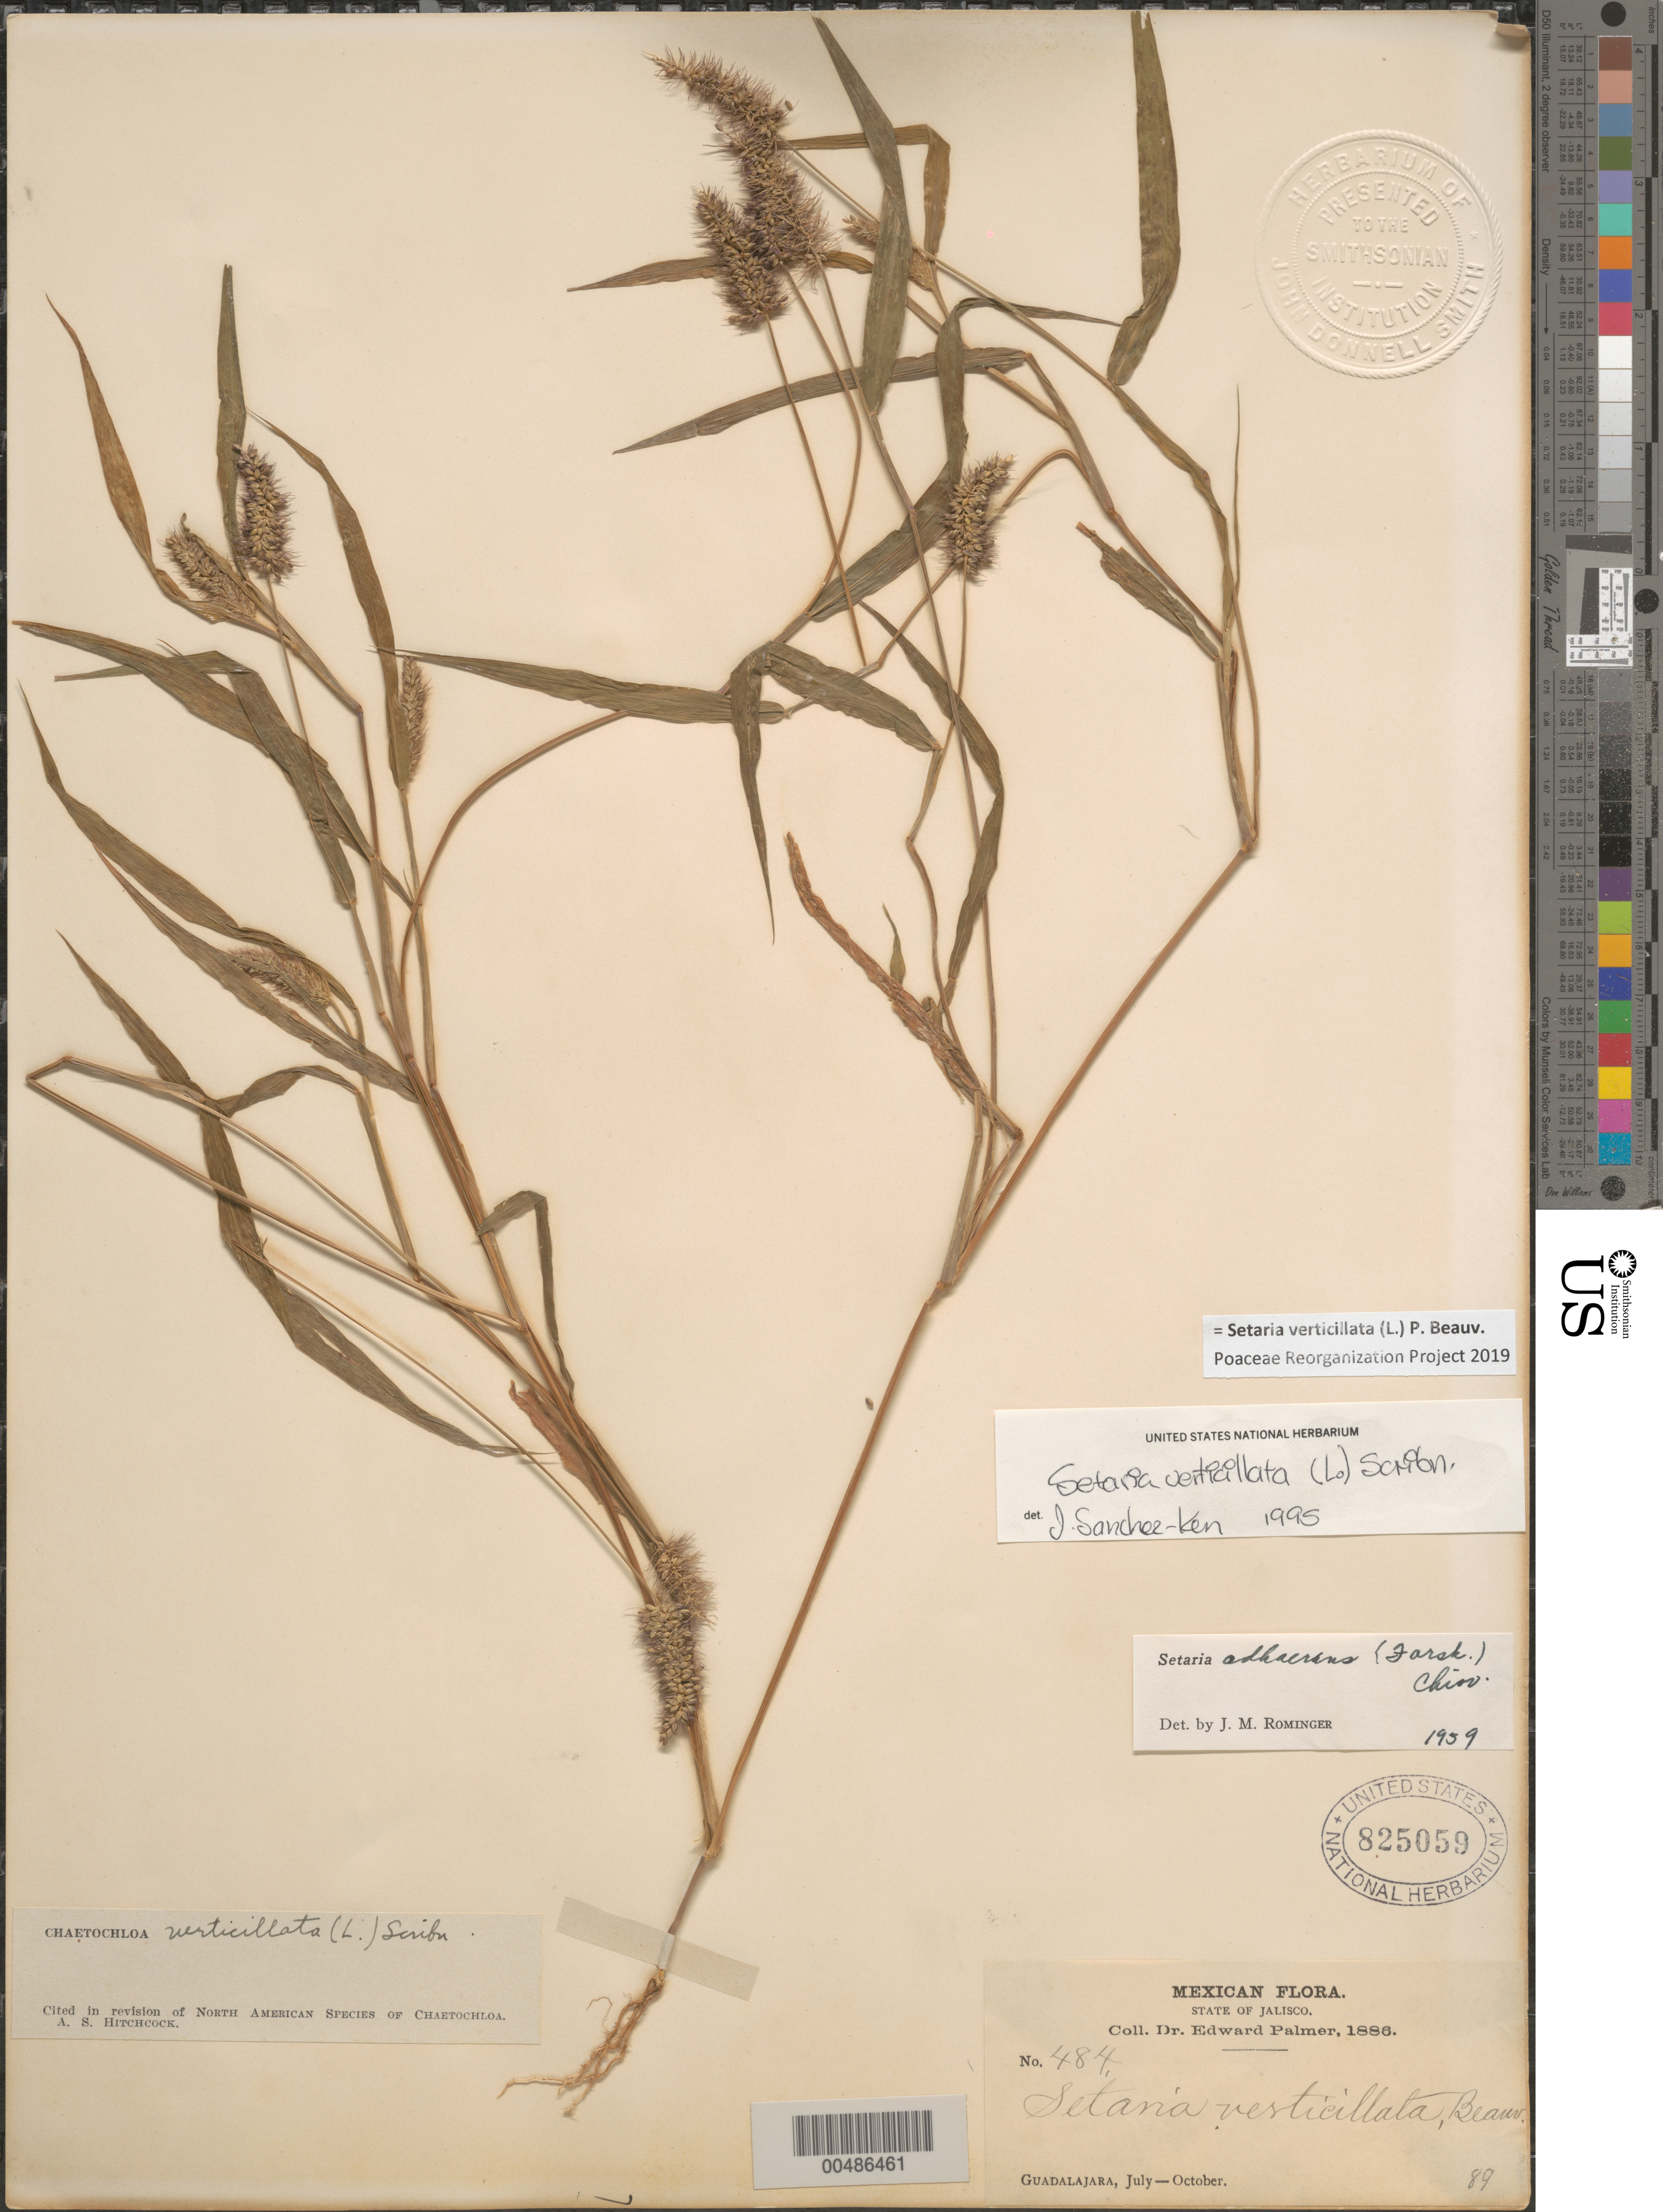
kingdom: Plantae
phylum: Tracheophyta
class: Liliopsida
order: Poales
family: Poaceae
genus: Setaria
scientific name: Setaria verticillata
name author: (L.) P. Beauv.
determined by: Sánchez-Ken, J. G.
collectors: E. Palmer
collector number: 484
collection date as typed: Jul 1886 to Oct 1886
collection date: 1886-07/1886-10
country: Mexico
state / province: Jalisco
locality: Guadalajara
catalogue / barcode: US 825059